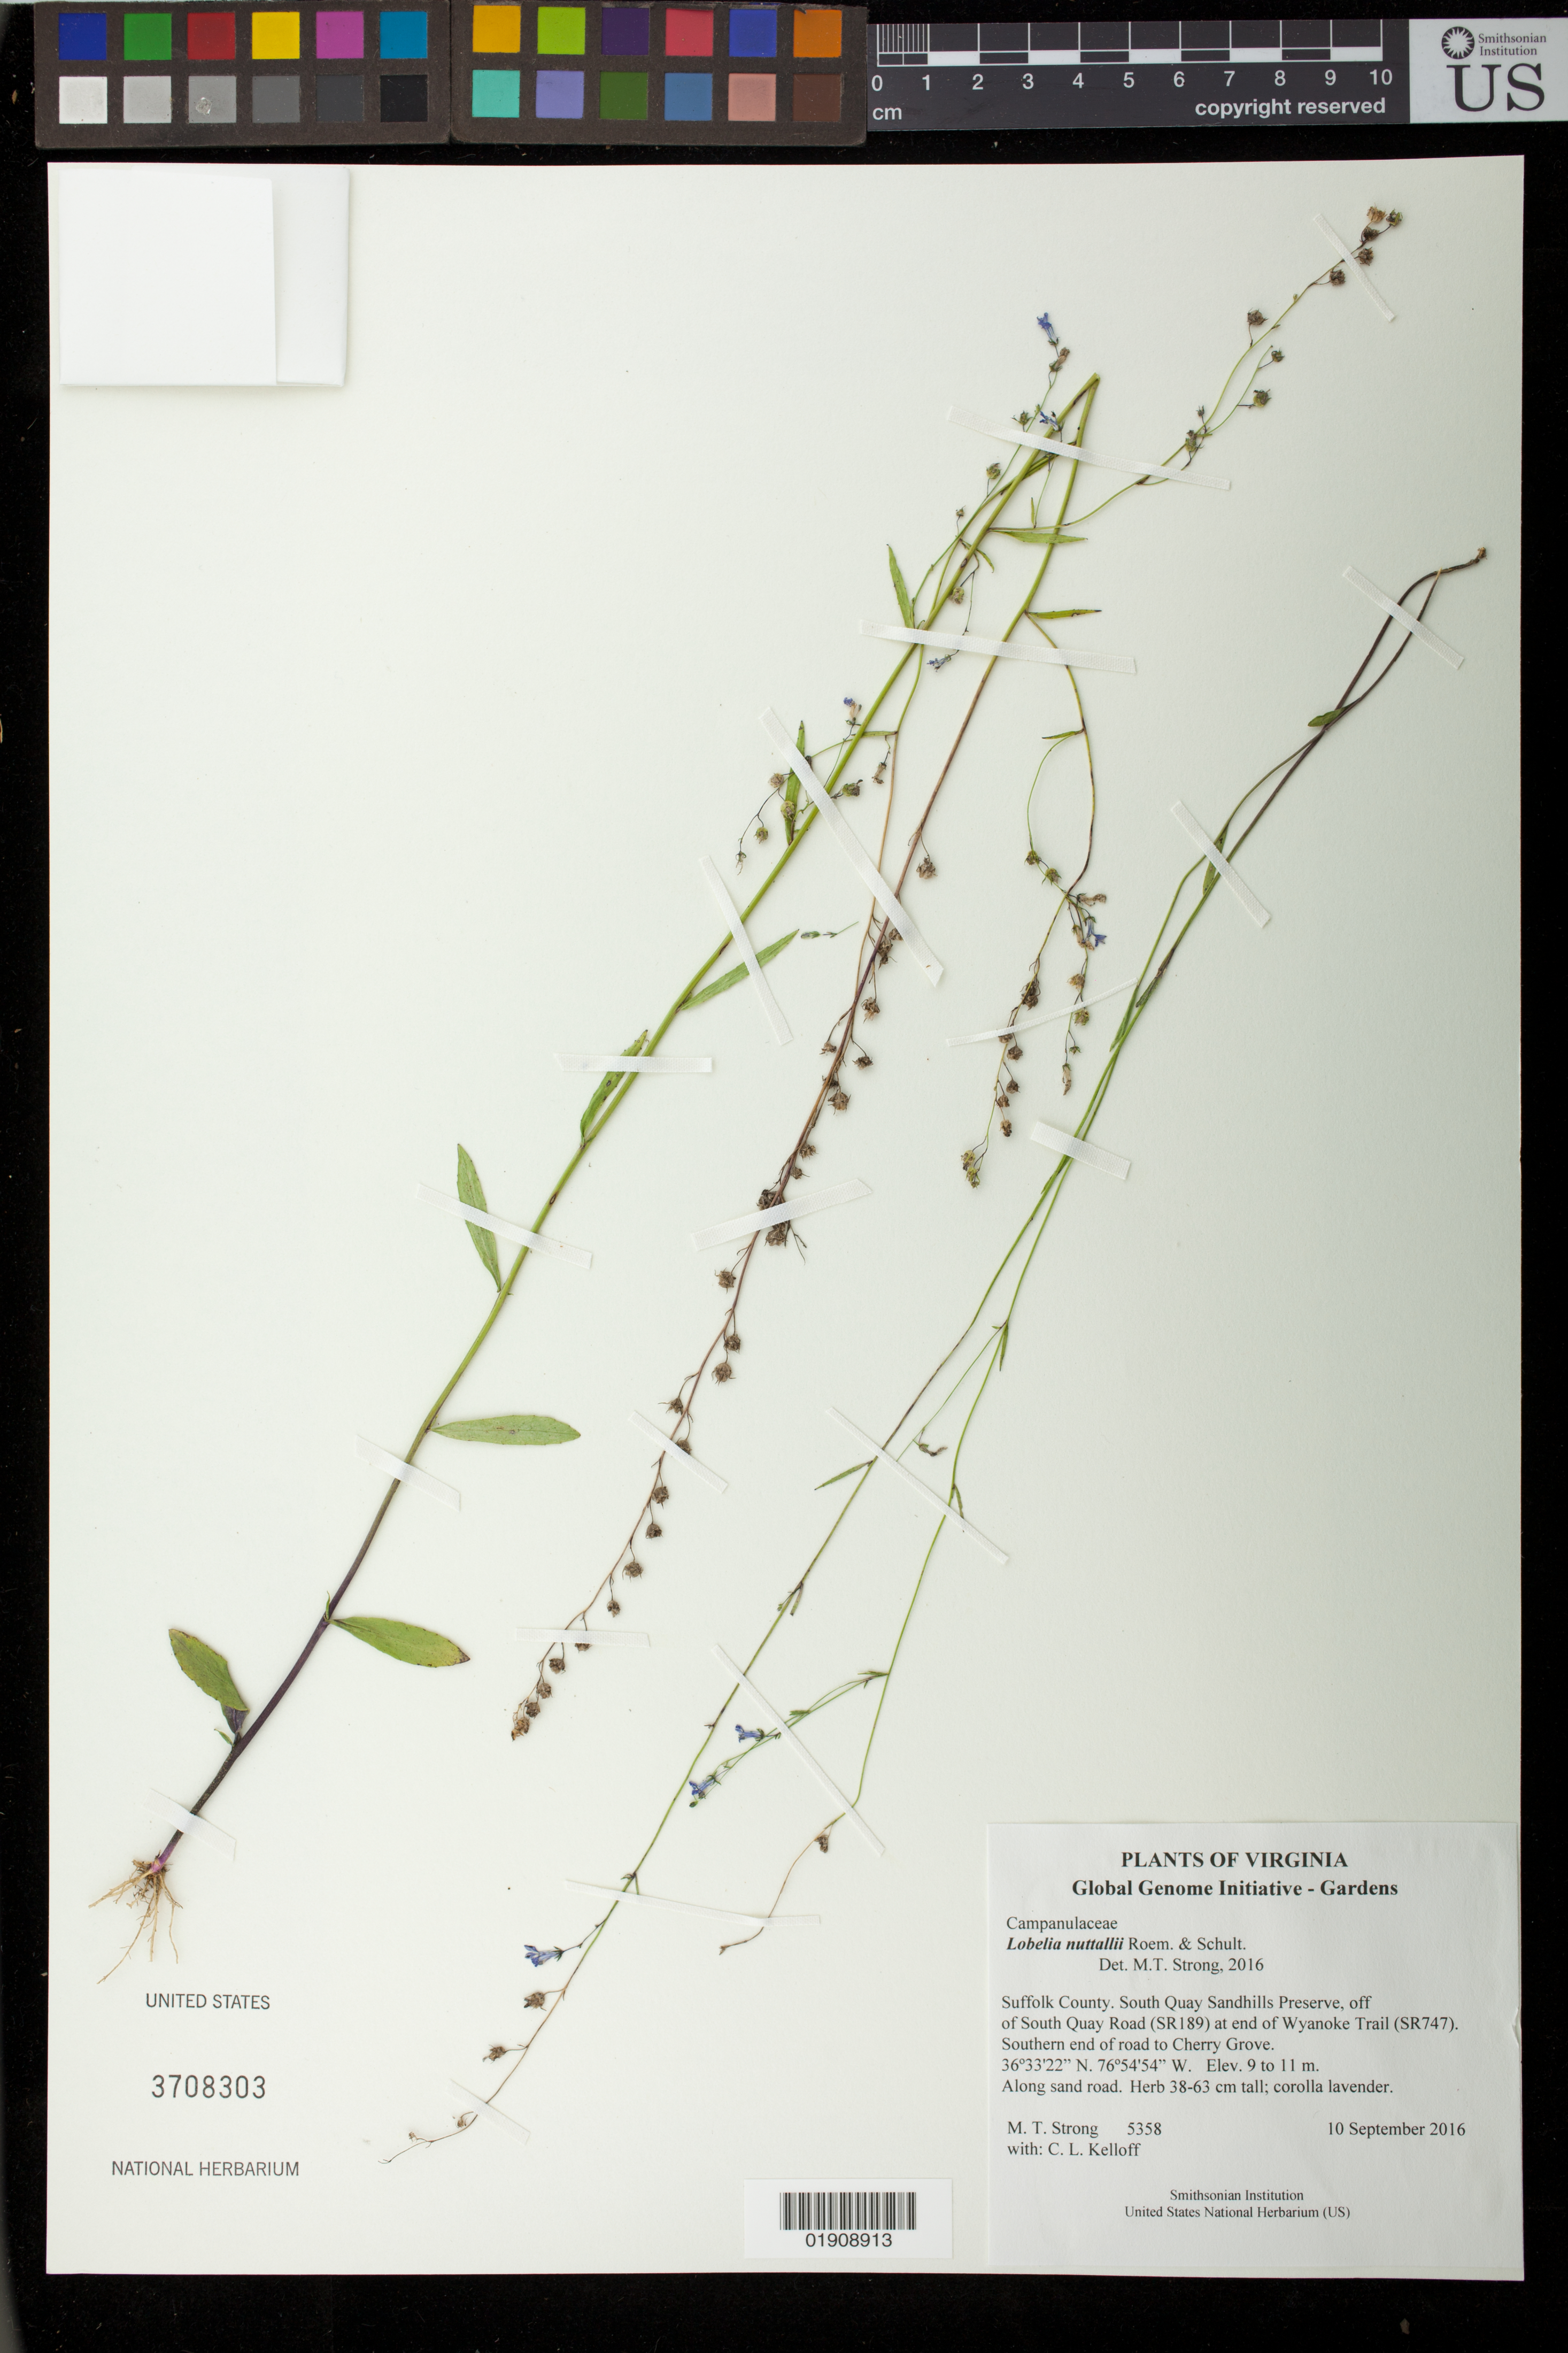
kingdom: Plantae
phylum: Tracheophyta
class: Magnoliopsida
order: Asterales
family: Campanulaceae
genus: Lobelia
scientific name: Lobelia nuttallii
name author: Schult.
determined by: Strong, Mark T., (BOT), Smithsonian Institution - National Museum of Natural History (UNITED STATES)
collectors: M. T. Strong & C. L. Kelloff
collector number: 5358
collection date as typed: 10 September 2016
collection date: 2016-09-10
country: United States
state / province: Virginia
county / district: City of Suffolk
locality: South Quay Sandhills Preserve. Off of South Quay Road (SR189) at end of Wyanoke Trail (SR747). Southern end of road to Cherry Grove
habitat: Along sand road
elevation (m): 9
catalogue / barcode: US 3708303